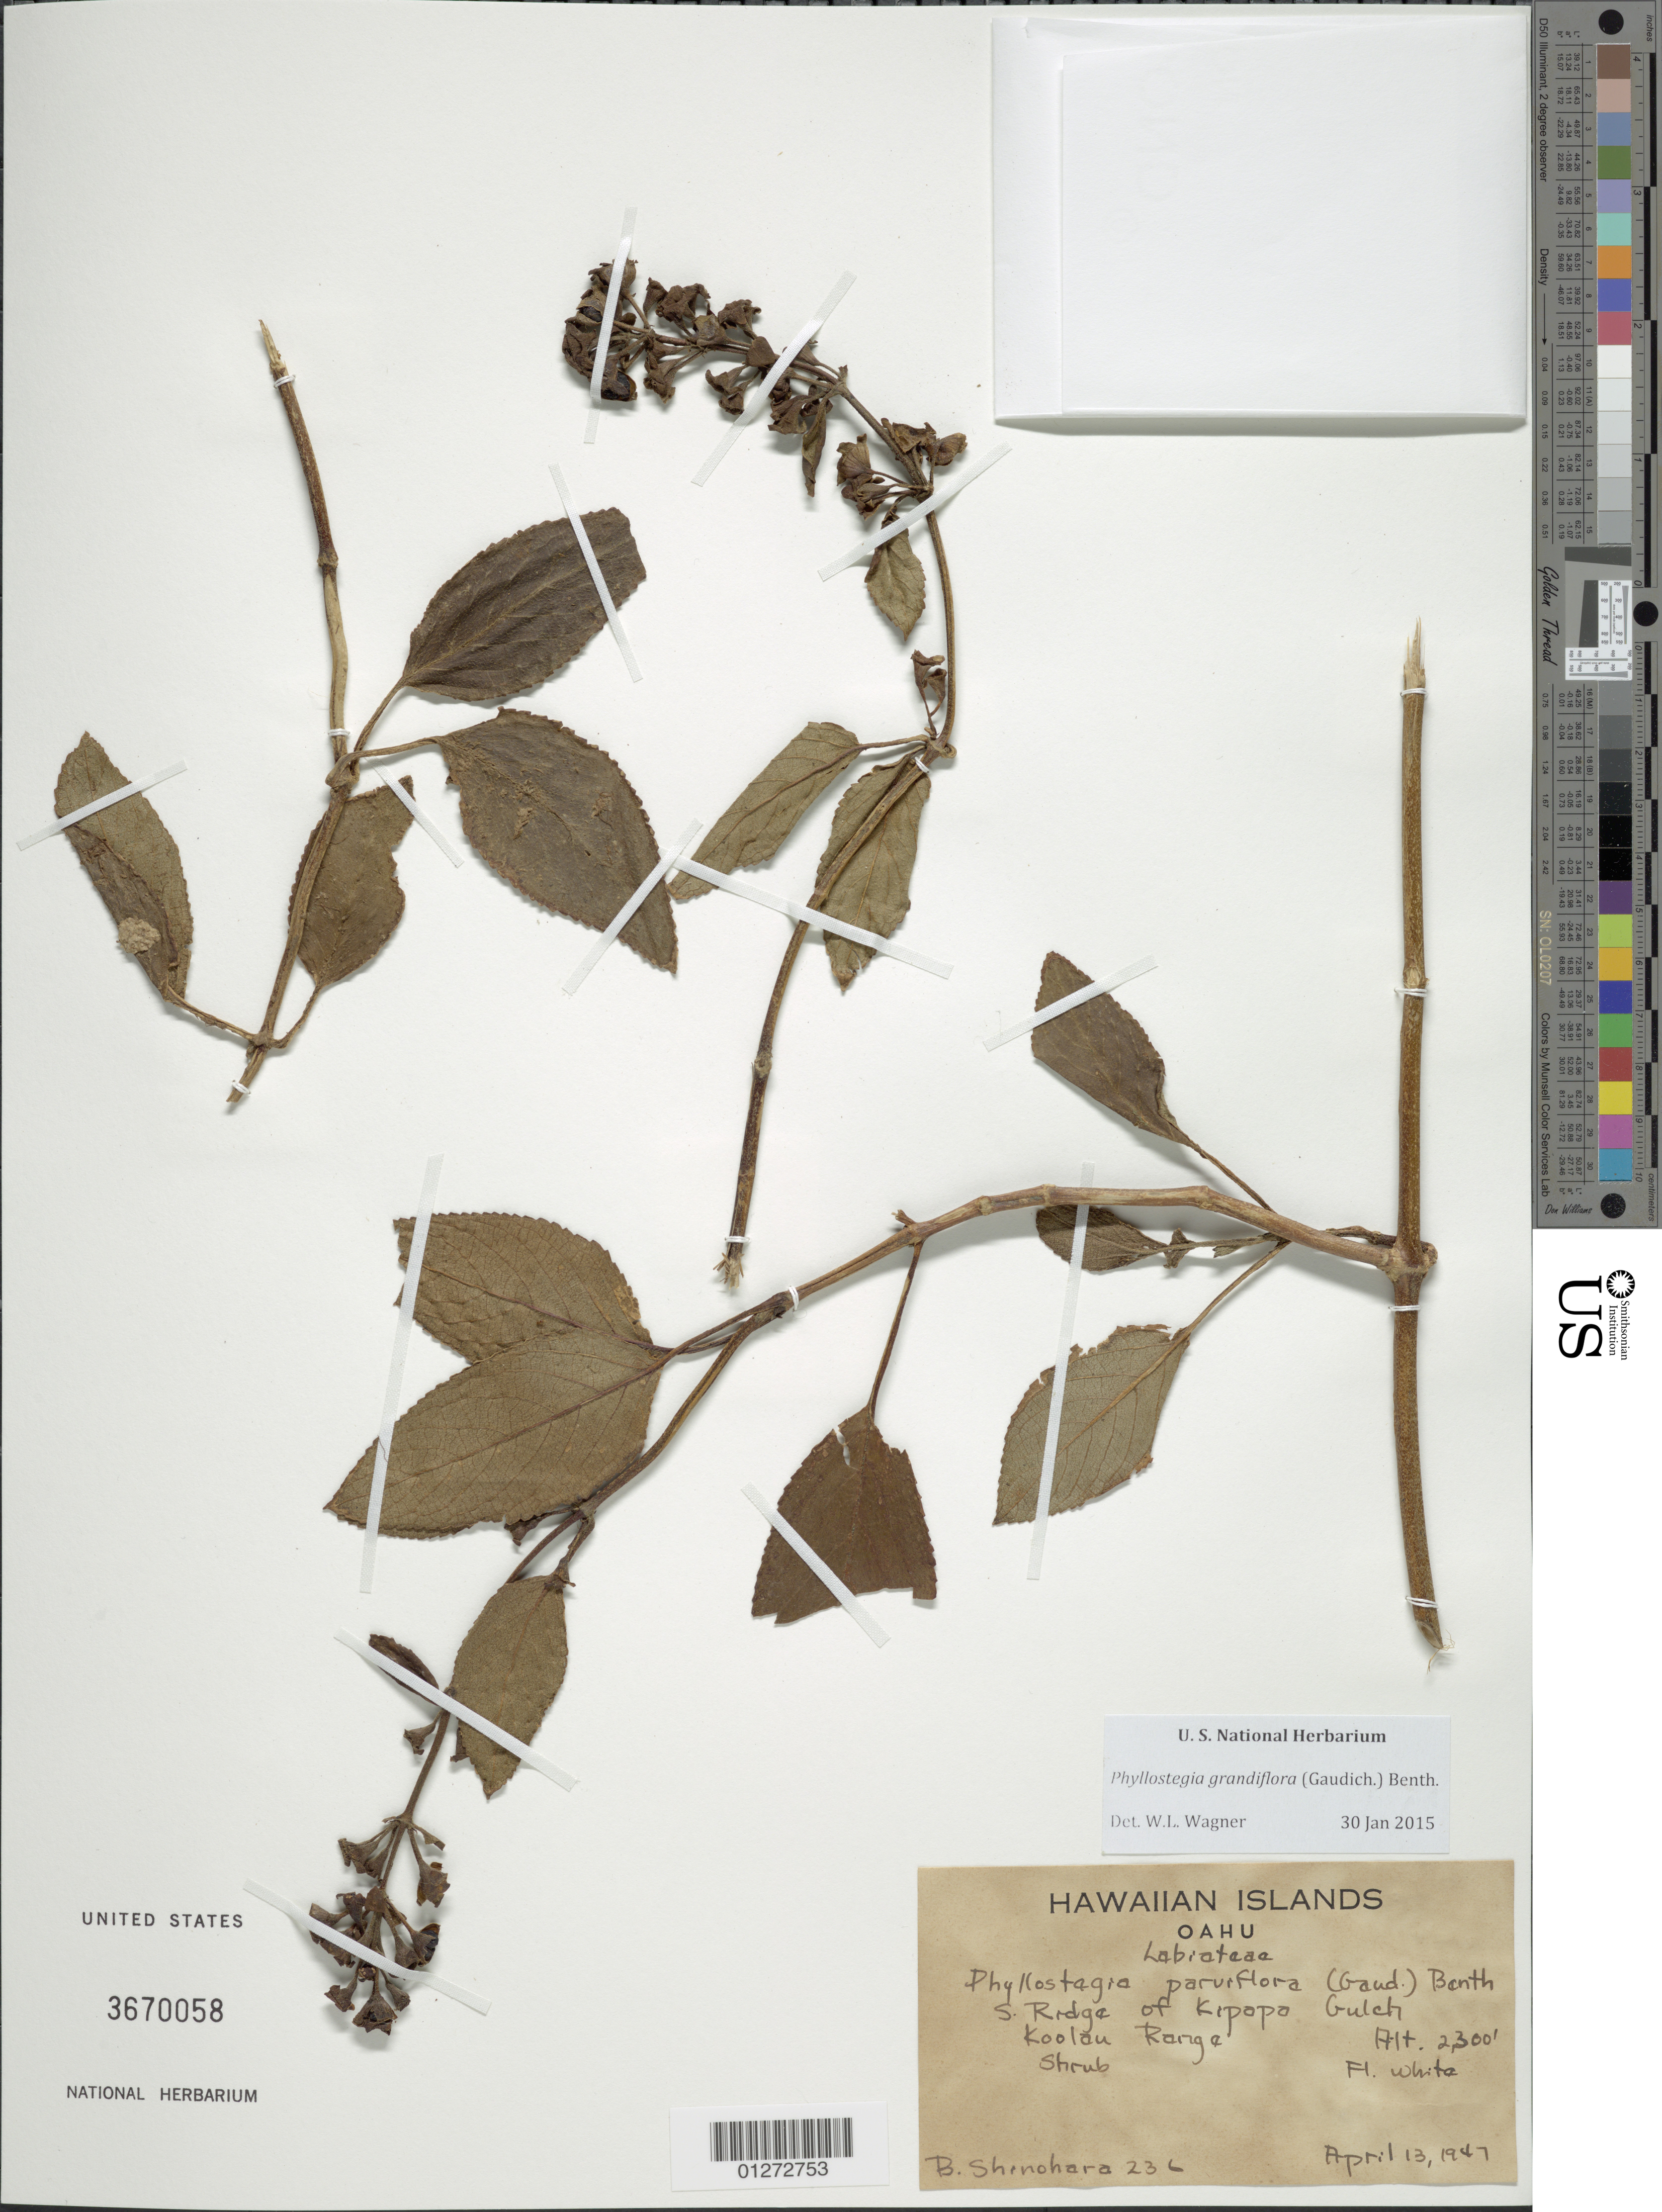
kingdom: Plantae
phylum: Tracheophyta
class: Magnoliopsida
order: Lamiales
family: Lamiaceae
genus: Phyllostegia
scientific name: Phyllostegia grandiflora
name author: (Gaudich.) Benth.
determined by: Wagner, W. L., (BOT), Smithsonian Institution - National Museum of Natural History (UNITED STATES)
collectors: B. Shinohara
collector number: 236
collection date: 1947-04-13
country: United States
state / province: Hawaii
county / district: Honolulu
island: Oahu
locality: S. Ridge of Kipapa Gulch, Koolau Range.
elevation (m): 701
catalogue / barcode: US 3670058